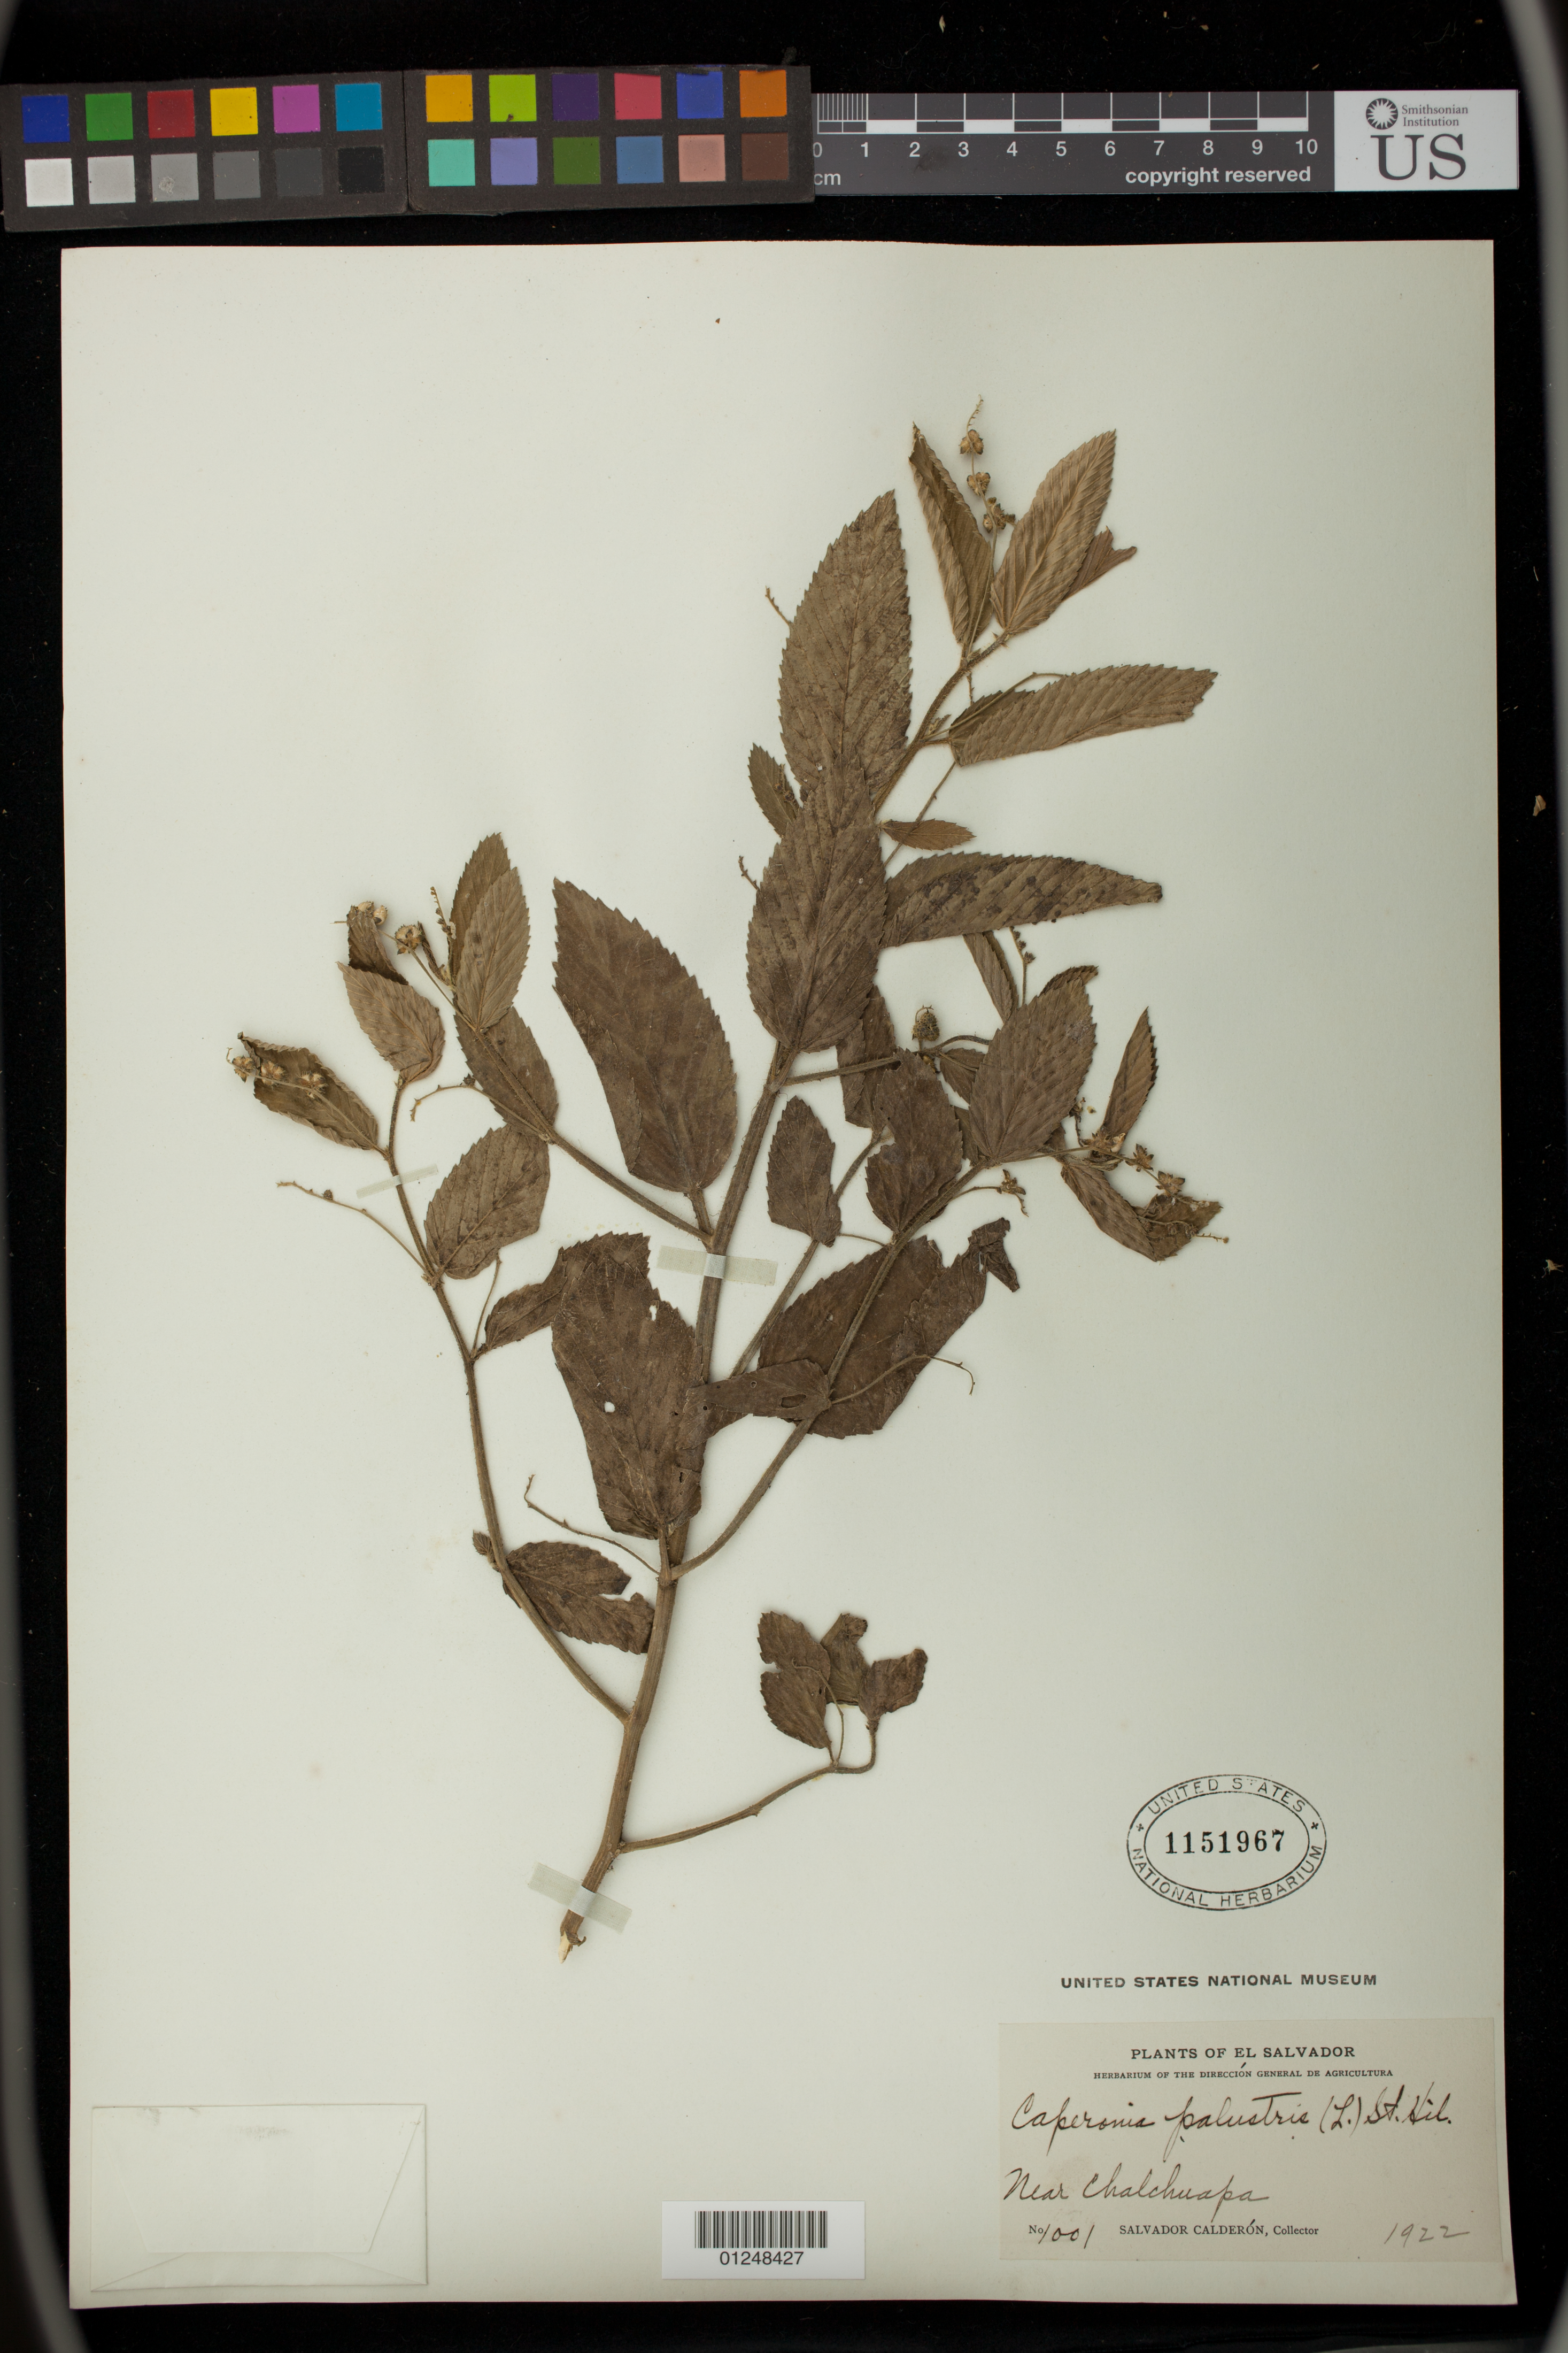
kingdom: Plantae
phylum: Tracheophyta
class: Magnoliopsida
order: Malpighiales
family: Euphorbiaceae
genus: Caperonia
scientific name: Caperonia palustris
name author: (L.) A. St.-Hil.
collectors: S. Calderón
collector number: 1001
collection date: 1922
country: El Salvador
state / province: Santa Ana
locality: Near Chalchuapa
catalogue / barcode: US 1151967